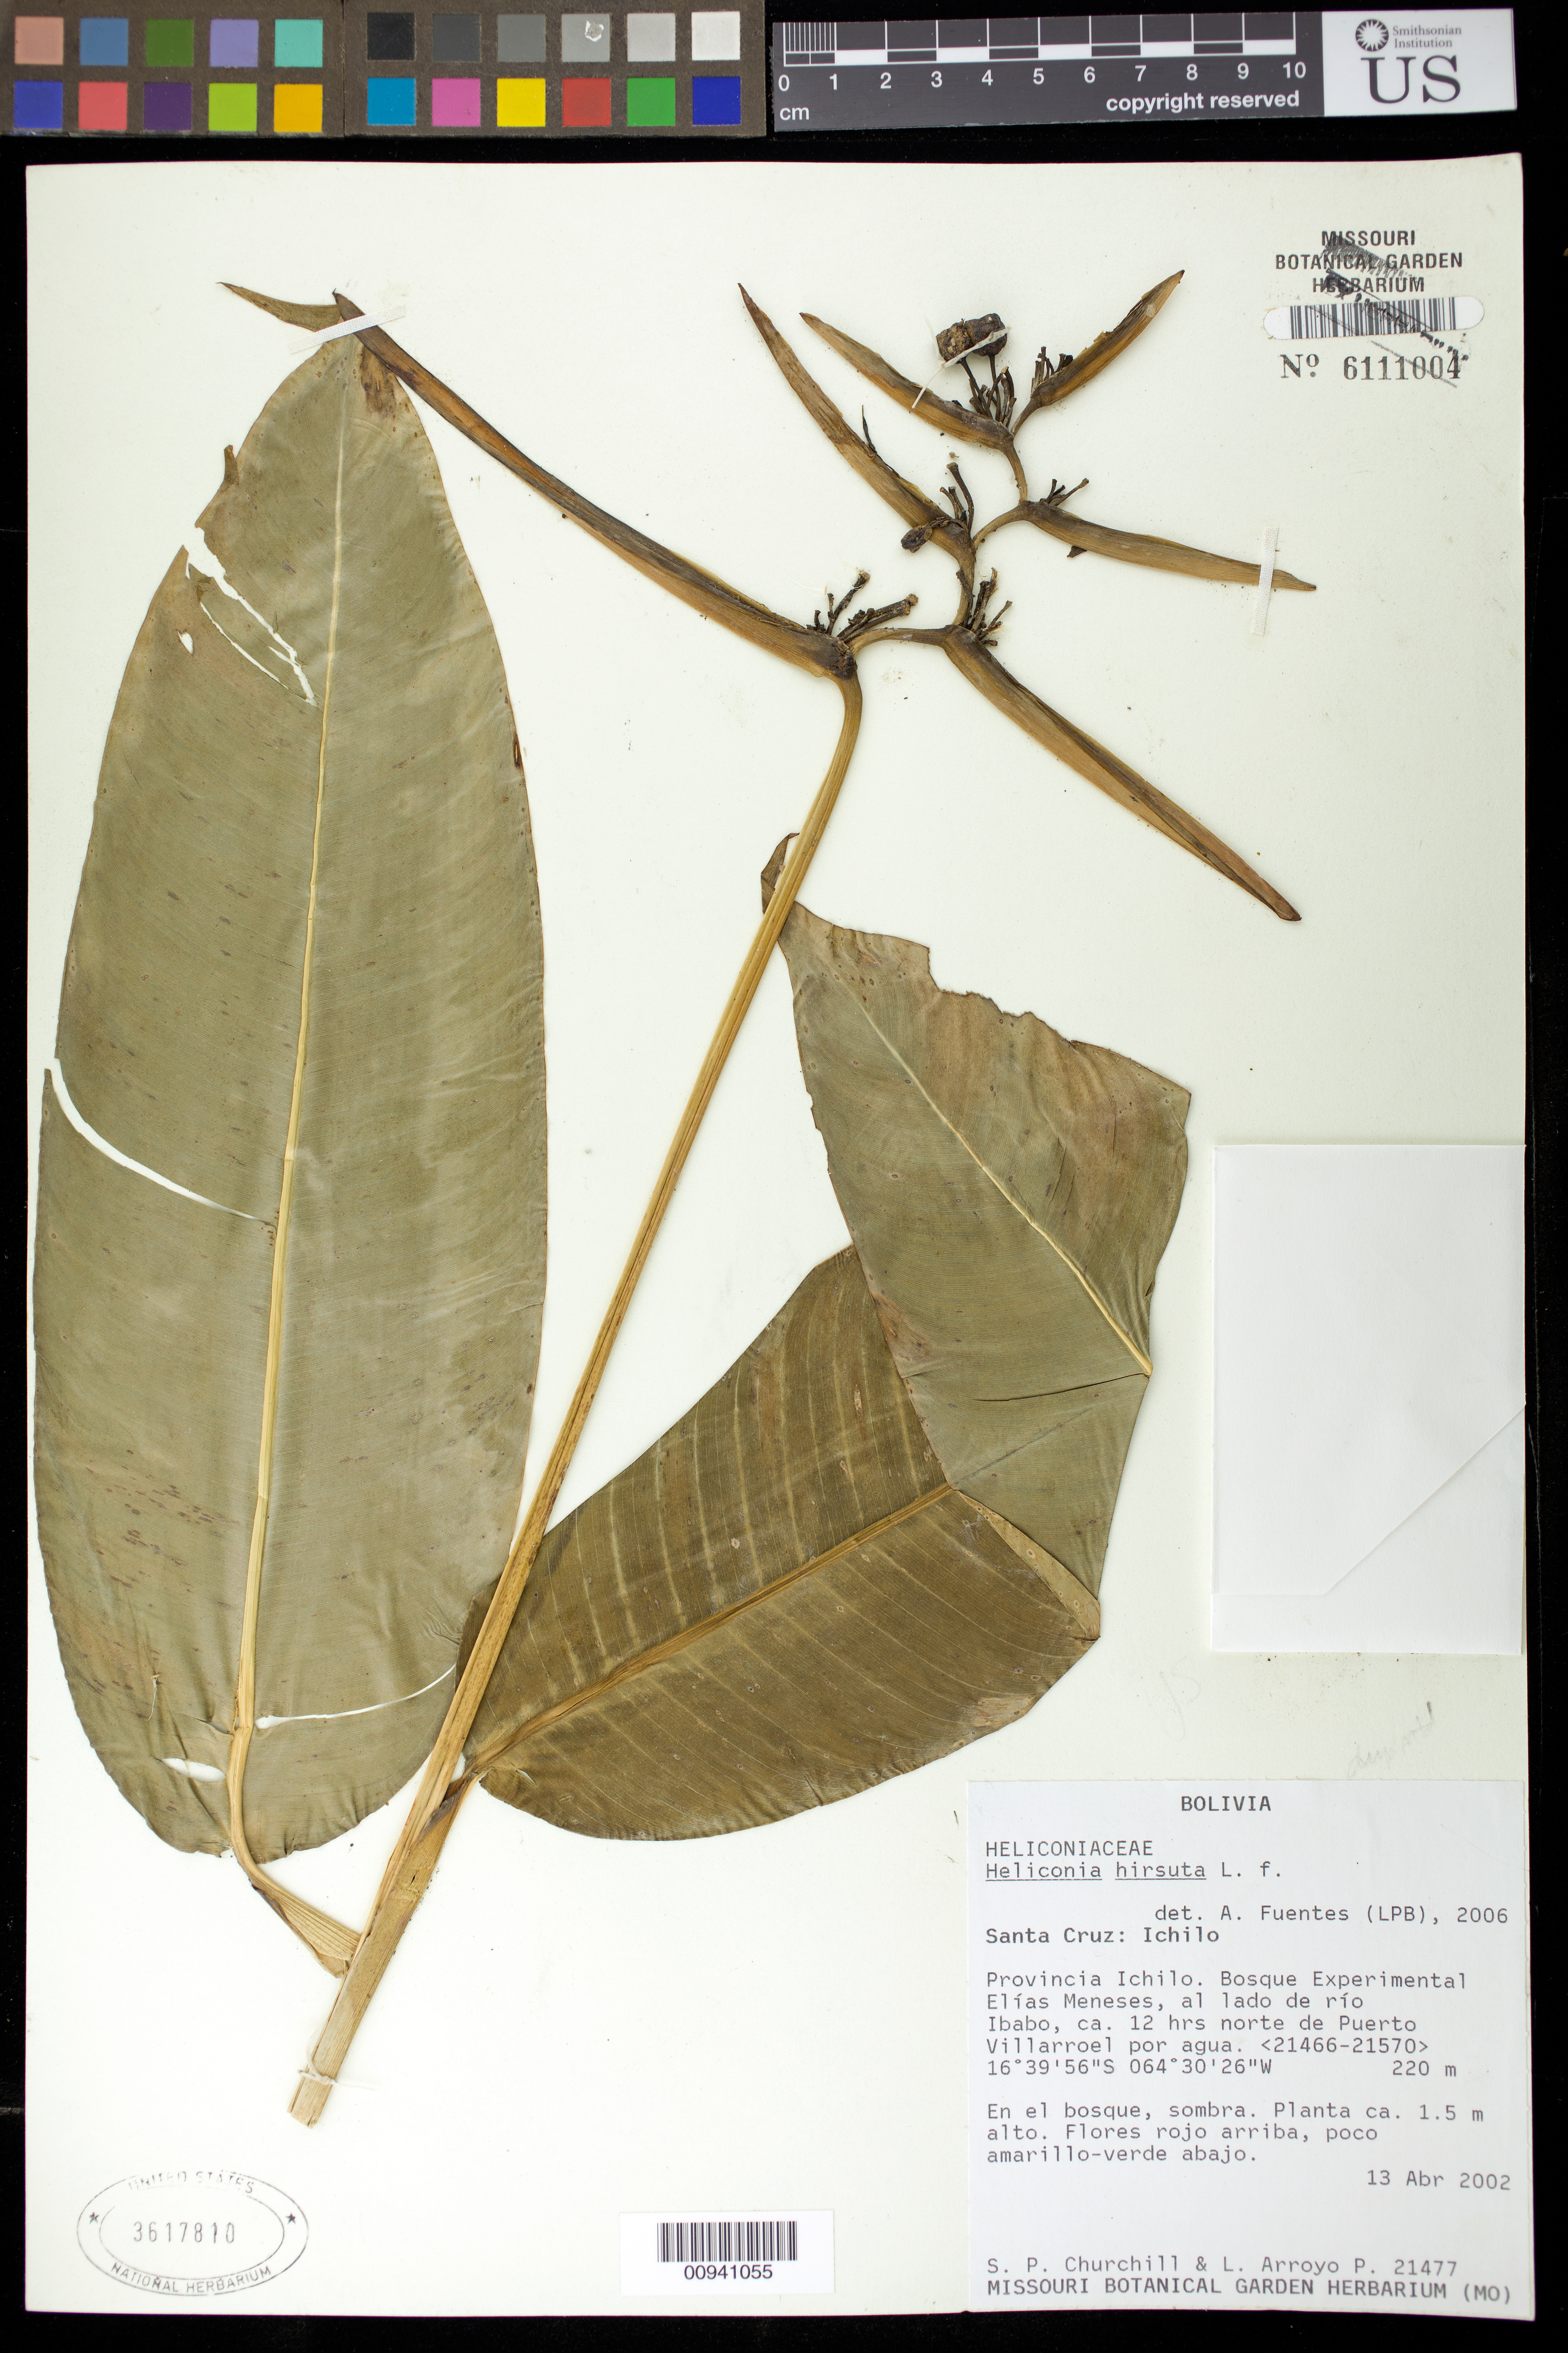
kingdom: Plantae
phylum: Tracheophyta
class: Liliopsida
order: Zingiberales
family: Heliconiaceae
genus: Heliconia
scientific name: Heliconia hirsuta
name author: L. f.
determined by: Fuentes, A.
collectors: S. P. Churchill & L. Arroyo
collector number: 21477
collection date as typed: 13 Apr 2002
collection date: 2002-04-13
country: Bolivia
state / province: Santa Cruz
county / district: Ichilo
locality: Bosque Experimental Elías Meneses, al lado de río Ibabo, ca. 12 hrs norte de Puerto Villarroel por aqua. <21466-21570>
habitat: En el bosque, sombra.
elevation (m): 220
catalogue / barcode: US 3617810